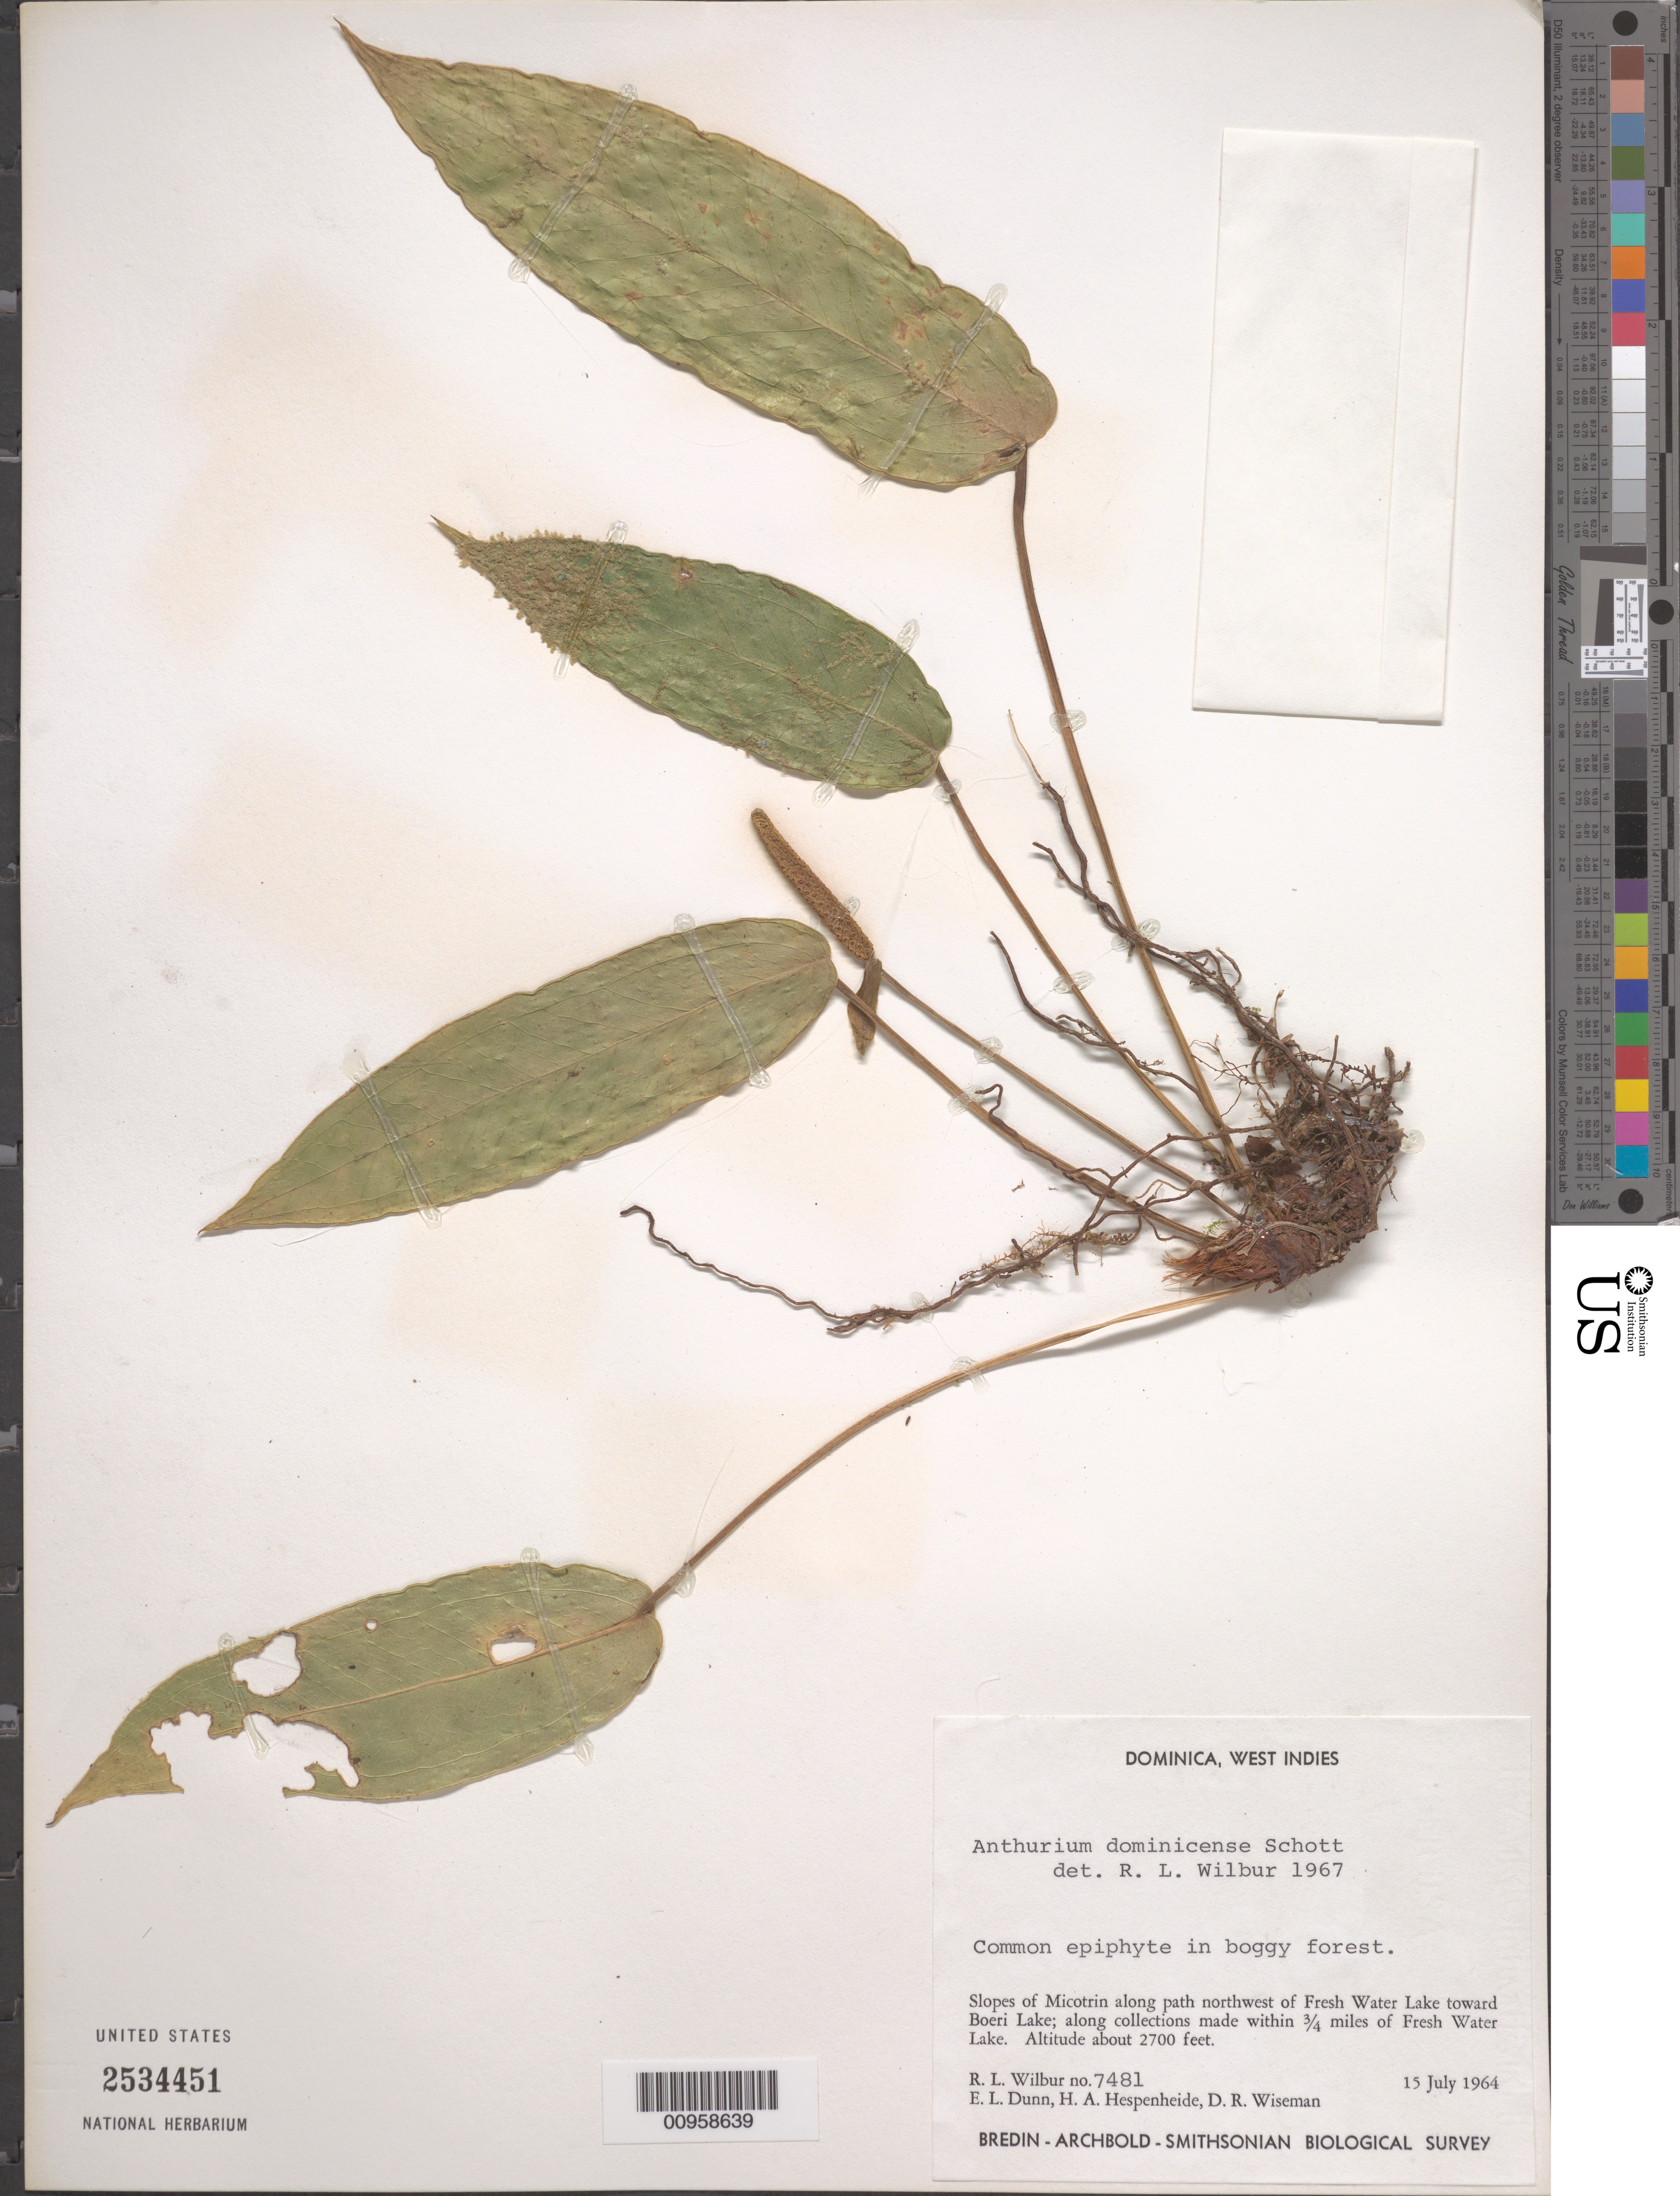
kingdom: Plantae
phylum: Tracheophyta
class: Liliopsida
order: Alismatales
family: Araceae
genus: Anthurium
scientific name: Anthurium dominicense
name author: Schott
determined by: Wilbur, R. L.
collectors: R. L. Wilbur, E. Dunn, H. A. Hespenheide & D. R. Wiseman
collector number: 7481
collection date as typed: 15 Jul 1964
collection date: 1964-07-15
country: Dominica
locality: Slopes of Micotrin along path northwest of Fresh Water Lake toward Boeri Lake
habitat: In boggy forest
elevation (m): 823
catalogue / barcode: US 2534451